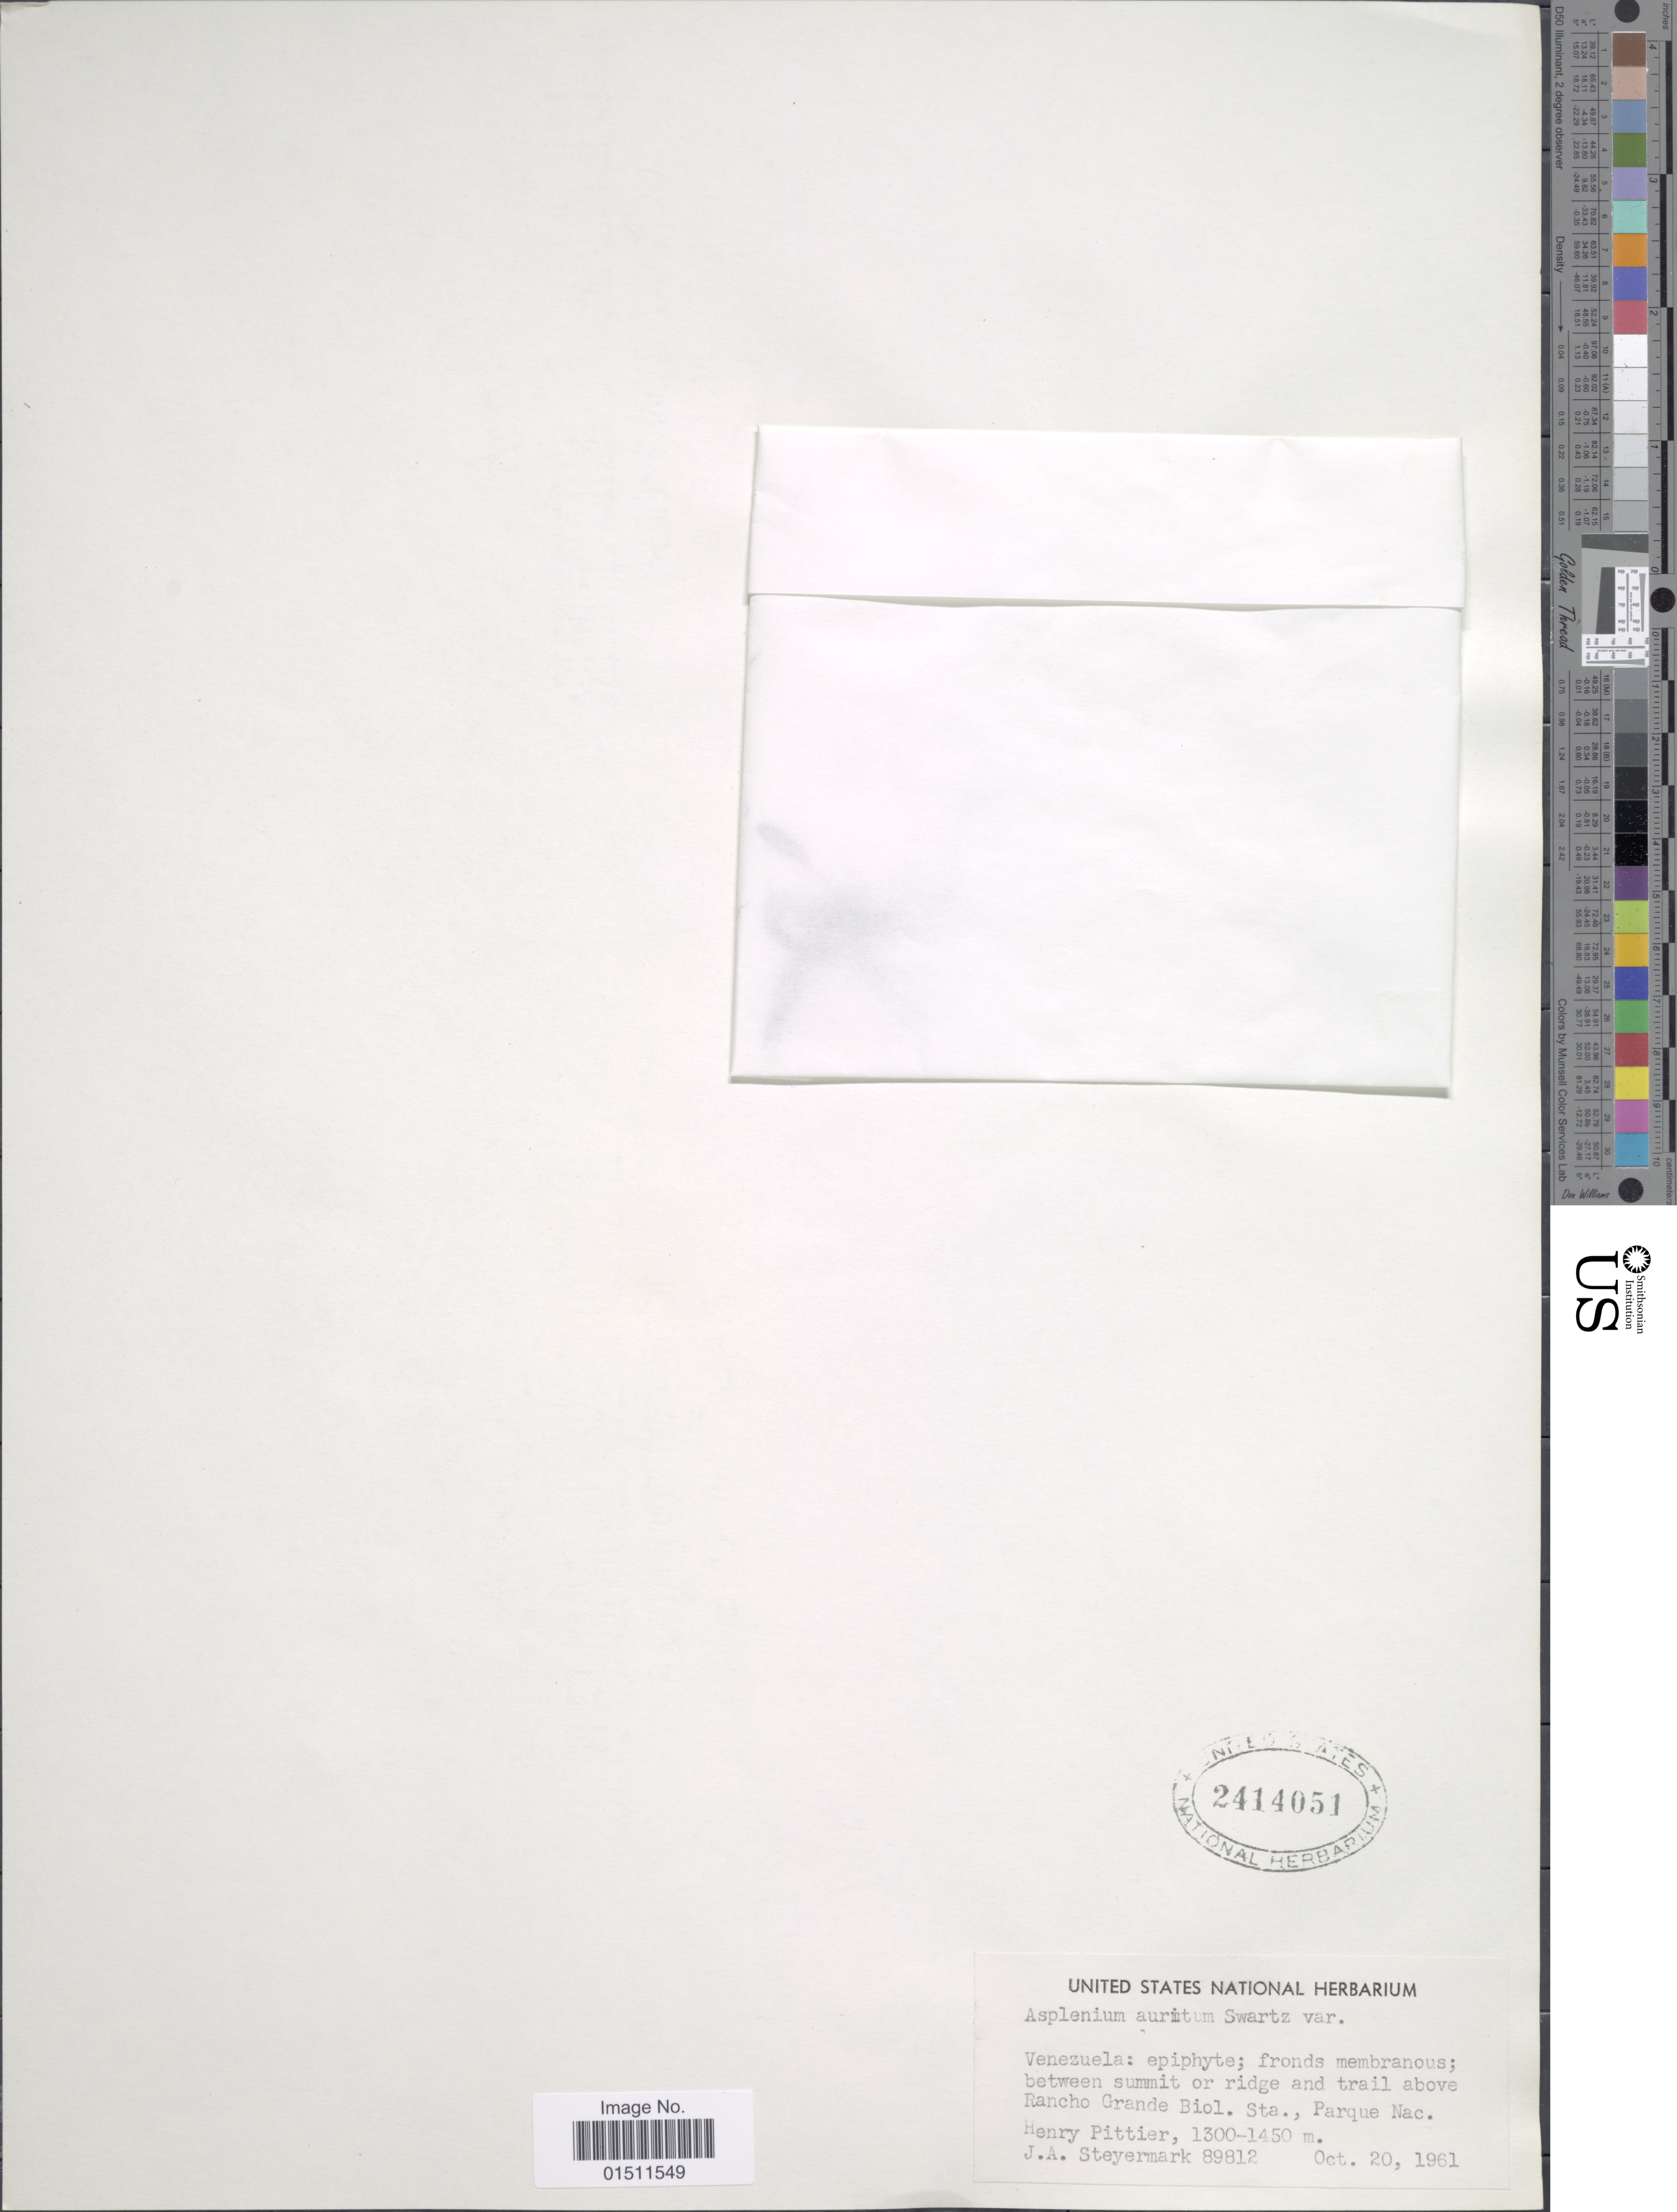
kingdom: Plantae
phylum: Tracheophyta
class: Polypodiopsida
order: Polypodiales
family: Aspleniaceae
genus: Asplenium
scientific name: Asplenium macilentum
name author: Kunze ex Klotzsch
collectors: H. F. Pittier & J. Steyermark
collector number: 89812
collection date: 1961-10-20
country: Venezuela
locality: Between summit or ridge and trail above Rancho Grande Biol. Sta., Parque Nac.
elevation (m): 1300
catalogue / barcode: US 2414051